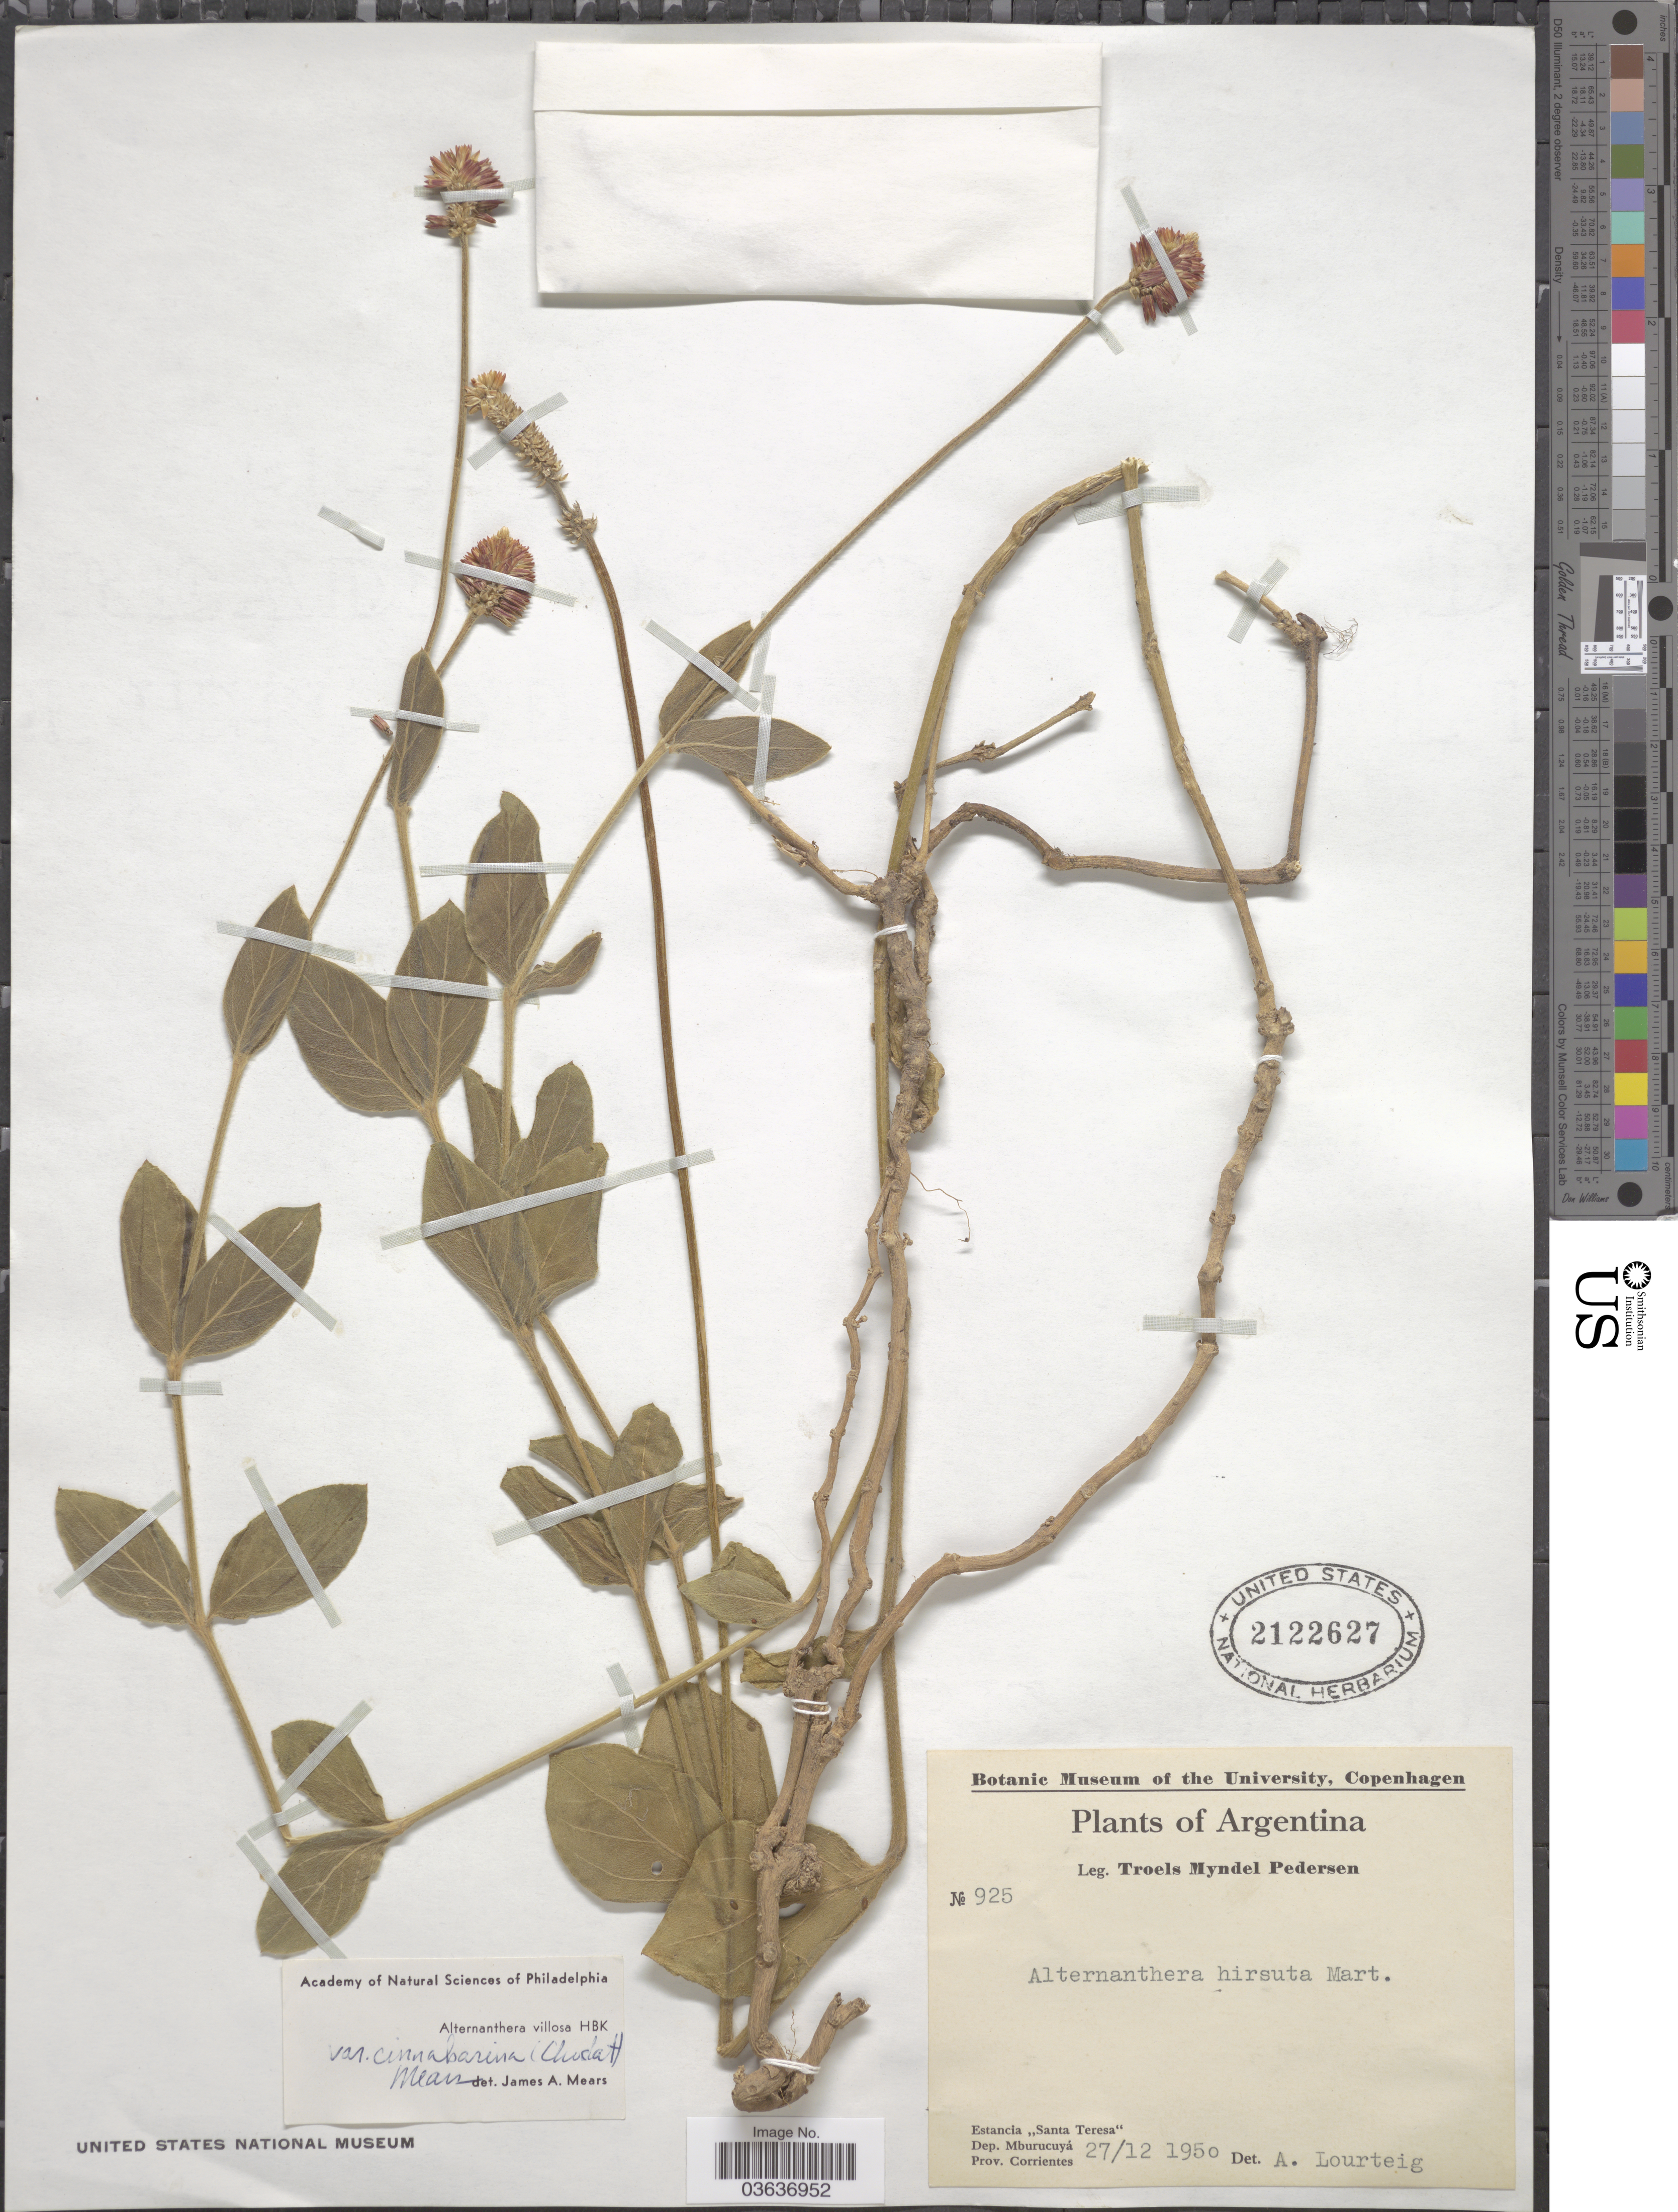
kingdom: Plantae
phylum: Tracheophyta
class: Magnoliopsida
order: Caryophyllales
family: Amaranthaceae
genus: Alternanthera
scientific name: Alternanthera villosa var. cinnabarina (Chodat) Mears comb. nov. ined.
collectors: T. Pederson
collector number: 925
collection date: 1950-12-27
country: Argentina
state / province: Corrientes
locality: Estancia "Santa Teresa". Dep. Mburucuyá.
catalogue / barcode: US 2122627